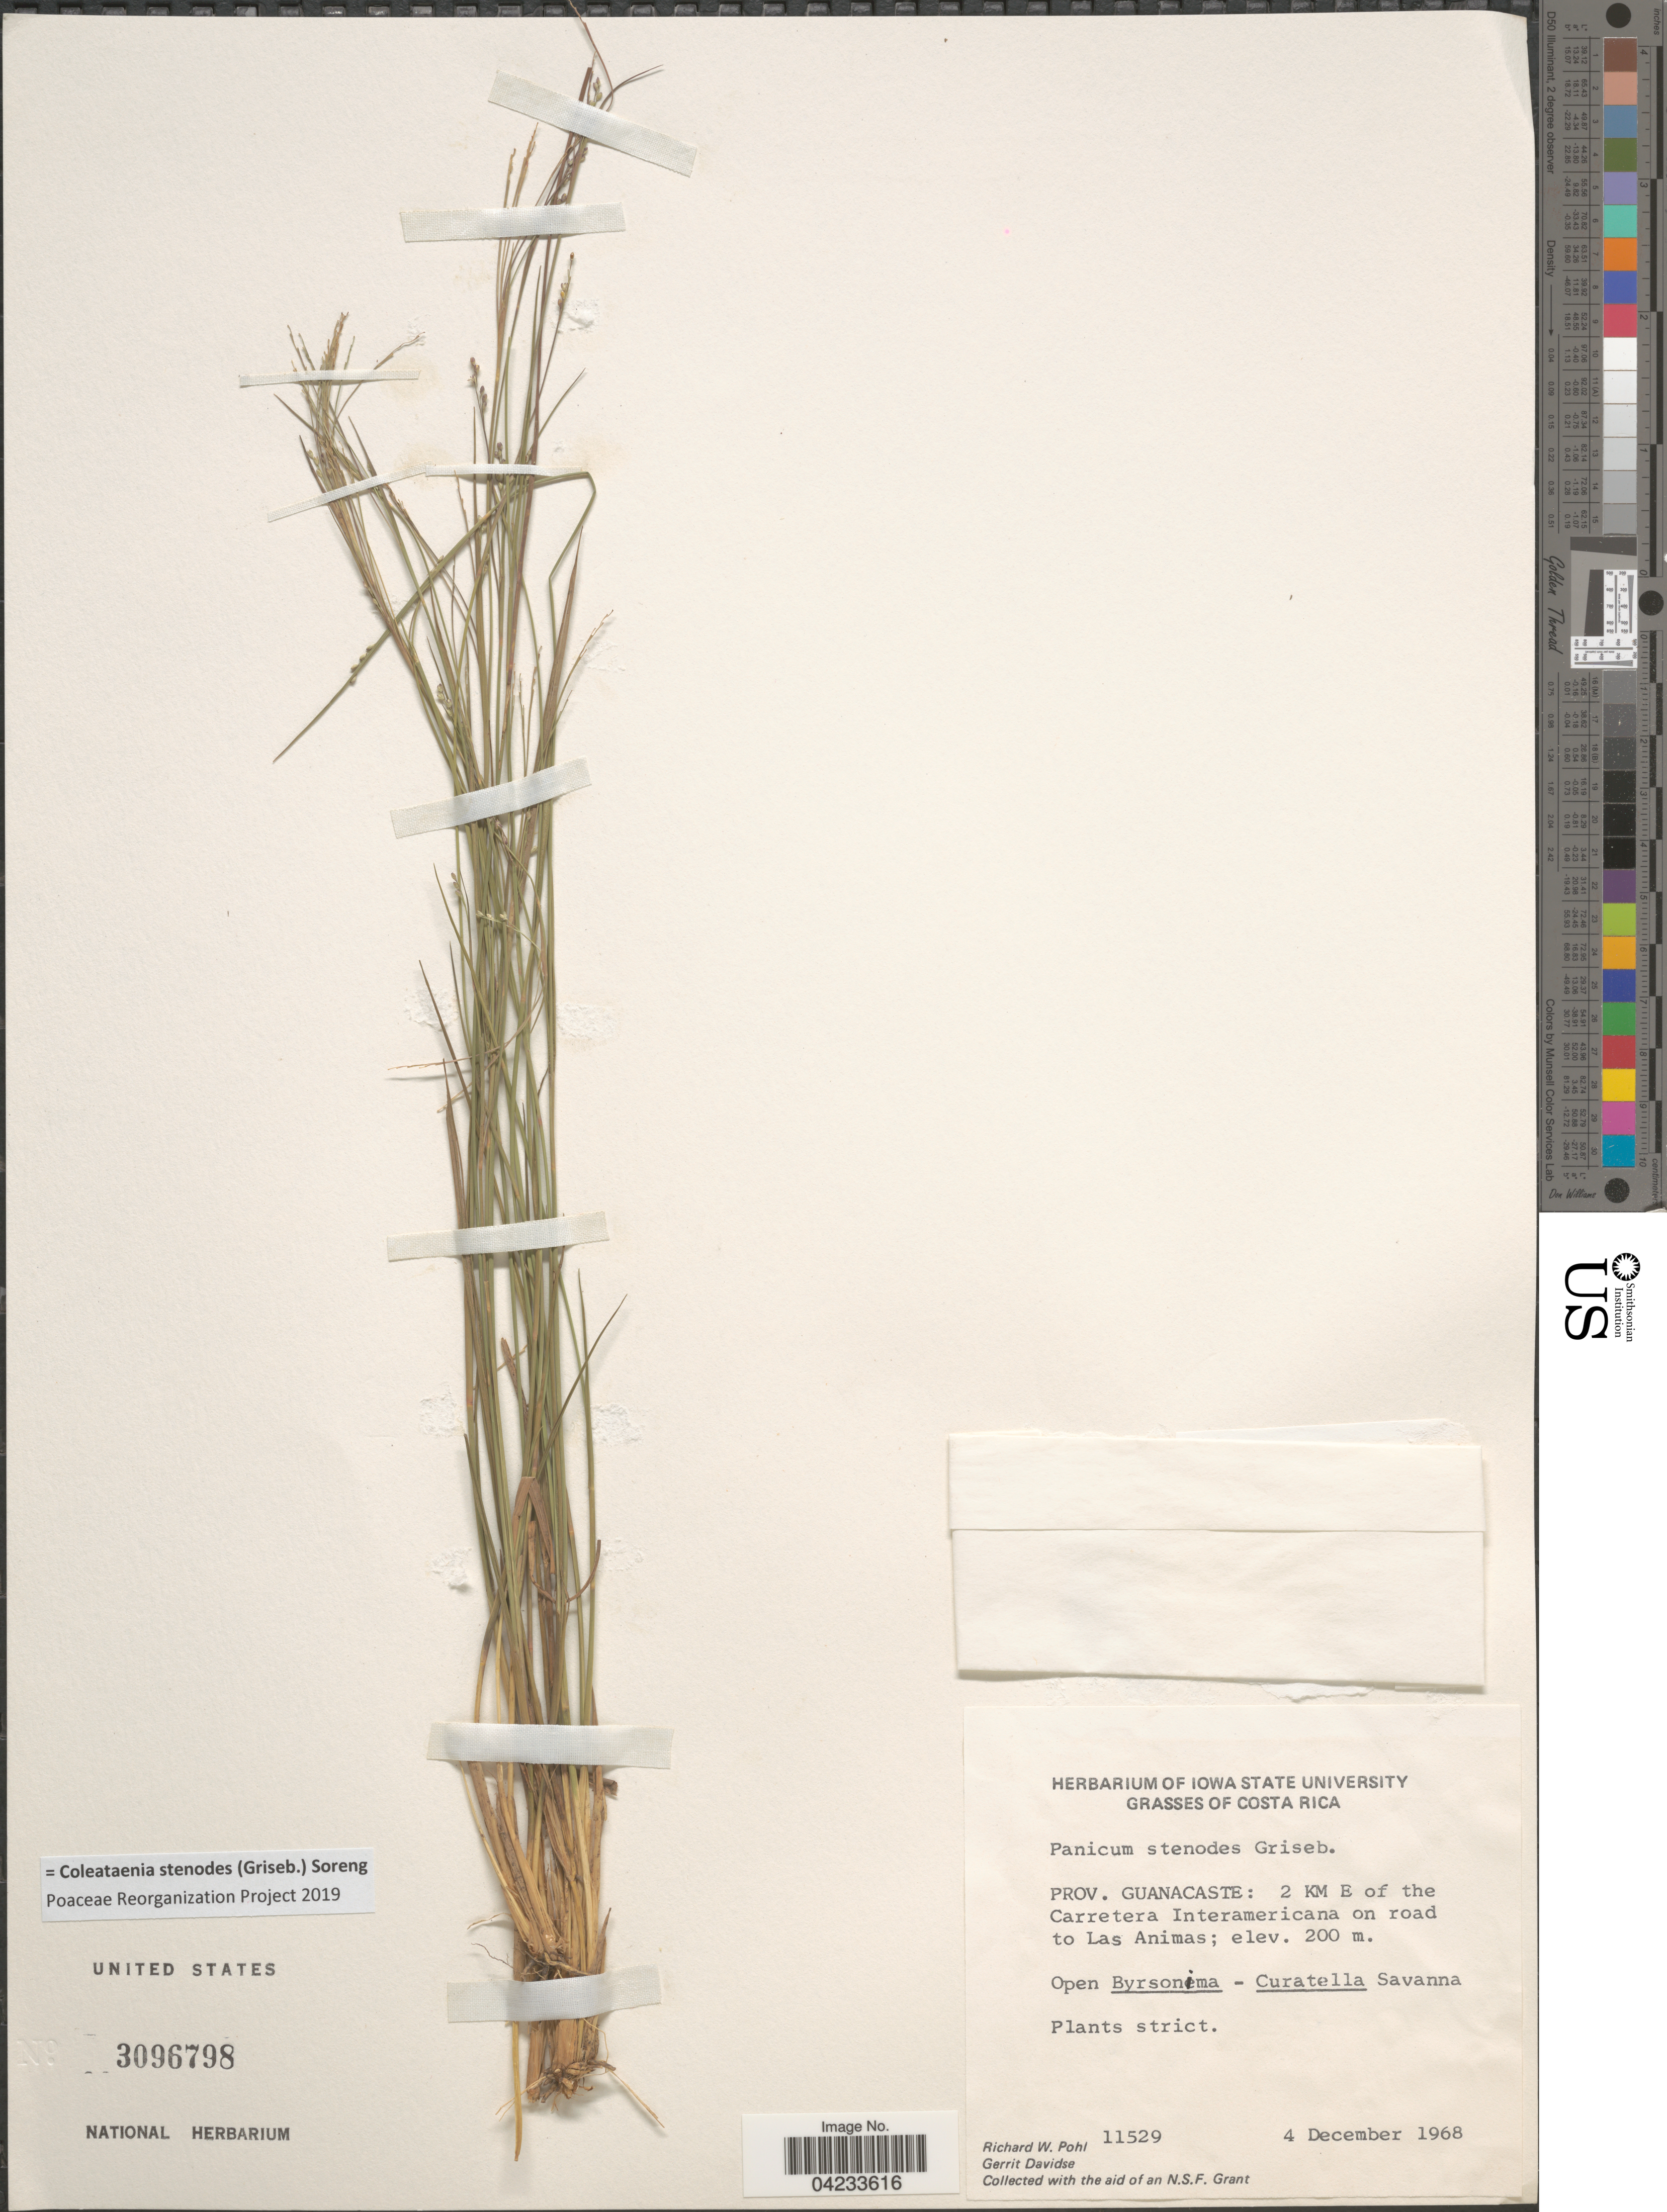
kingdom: Plantae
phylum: Tracheophyta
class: Liliopsida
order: Poales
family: Poaceae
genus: Coleataenia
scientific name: Coleataenia stenodes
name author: (Griseb.) Soreng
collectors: R. W. Pohl & G. Davidse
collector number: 11529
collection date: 1968-12-04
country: Costa Rica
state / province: Guanacaste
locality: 2 KM E of the Carretera Interamericana on road to Las Animas.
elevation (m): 200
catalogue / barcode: US 3096798